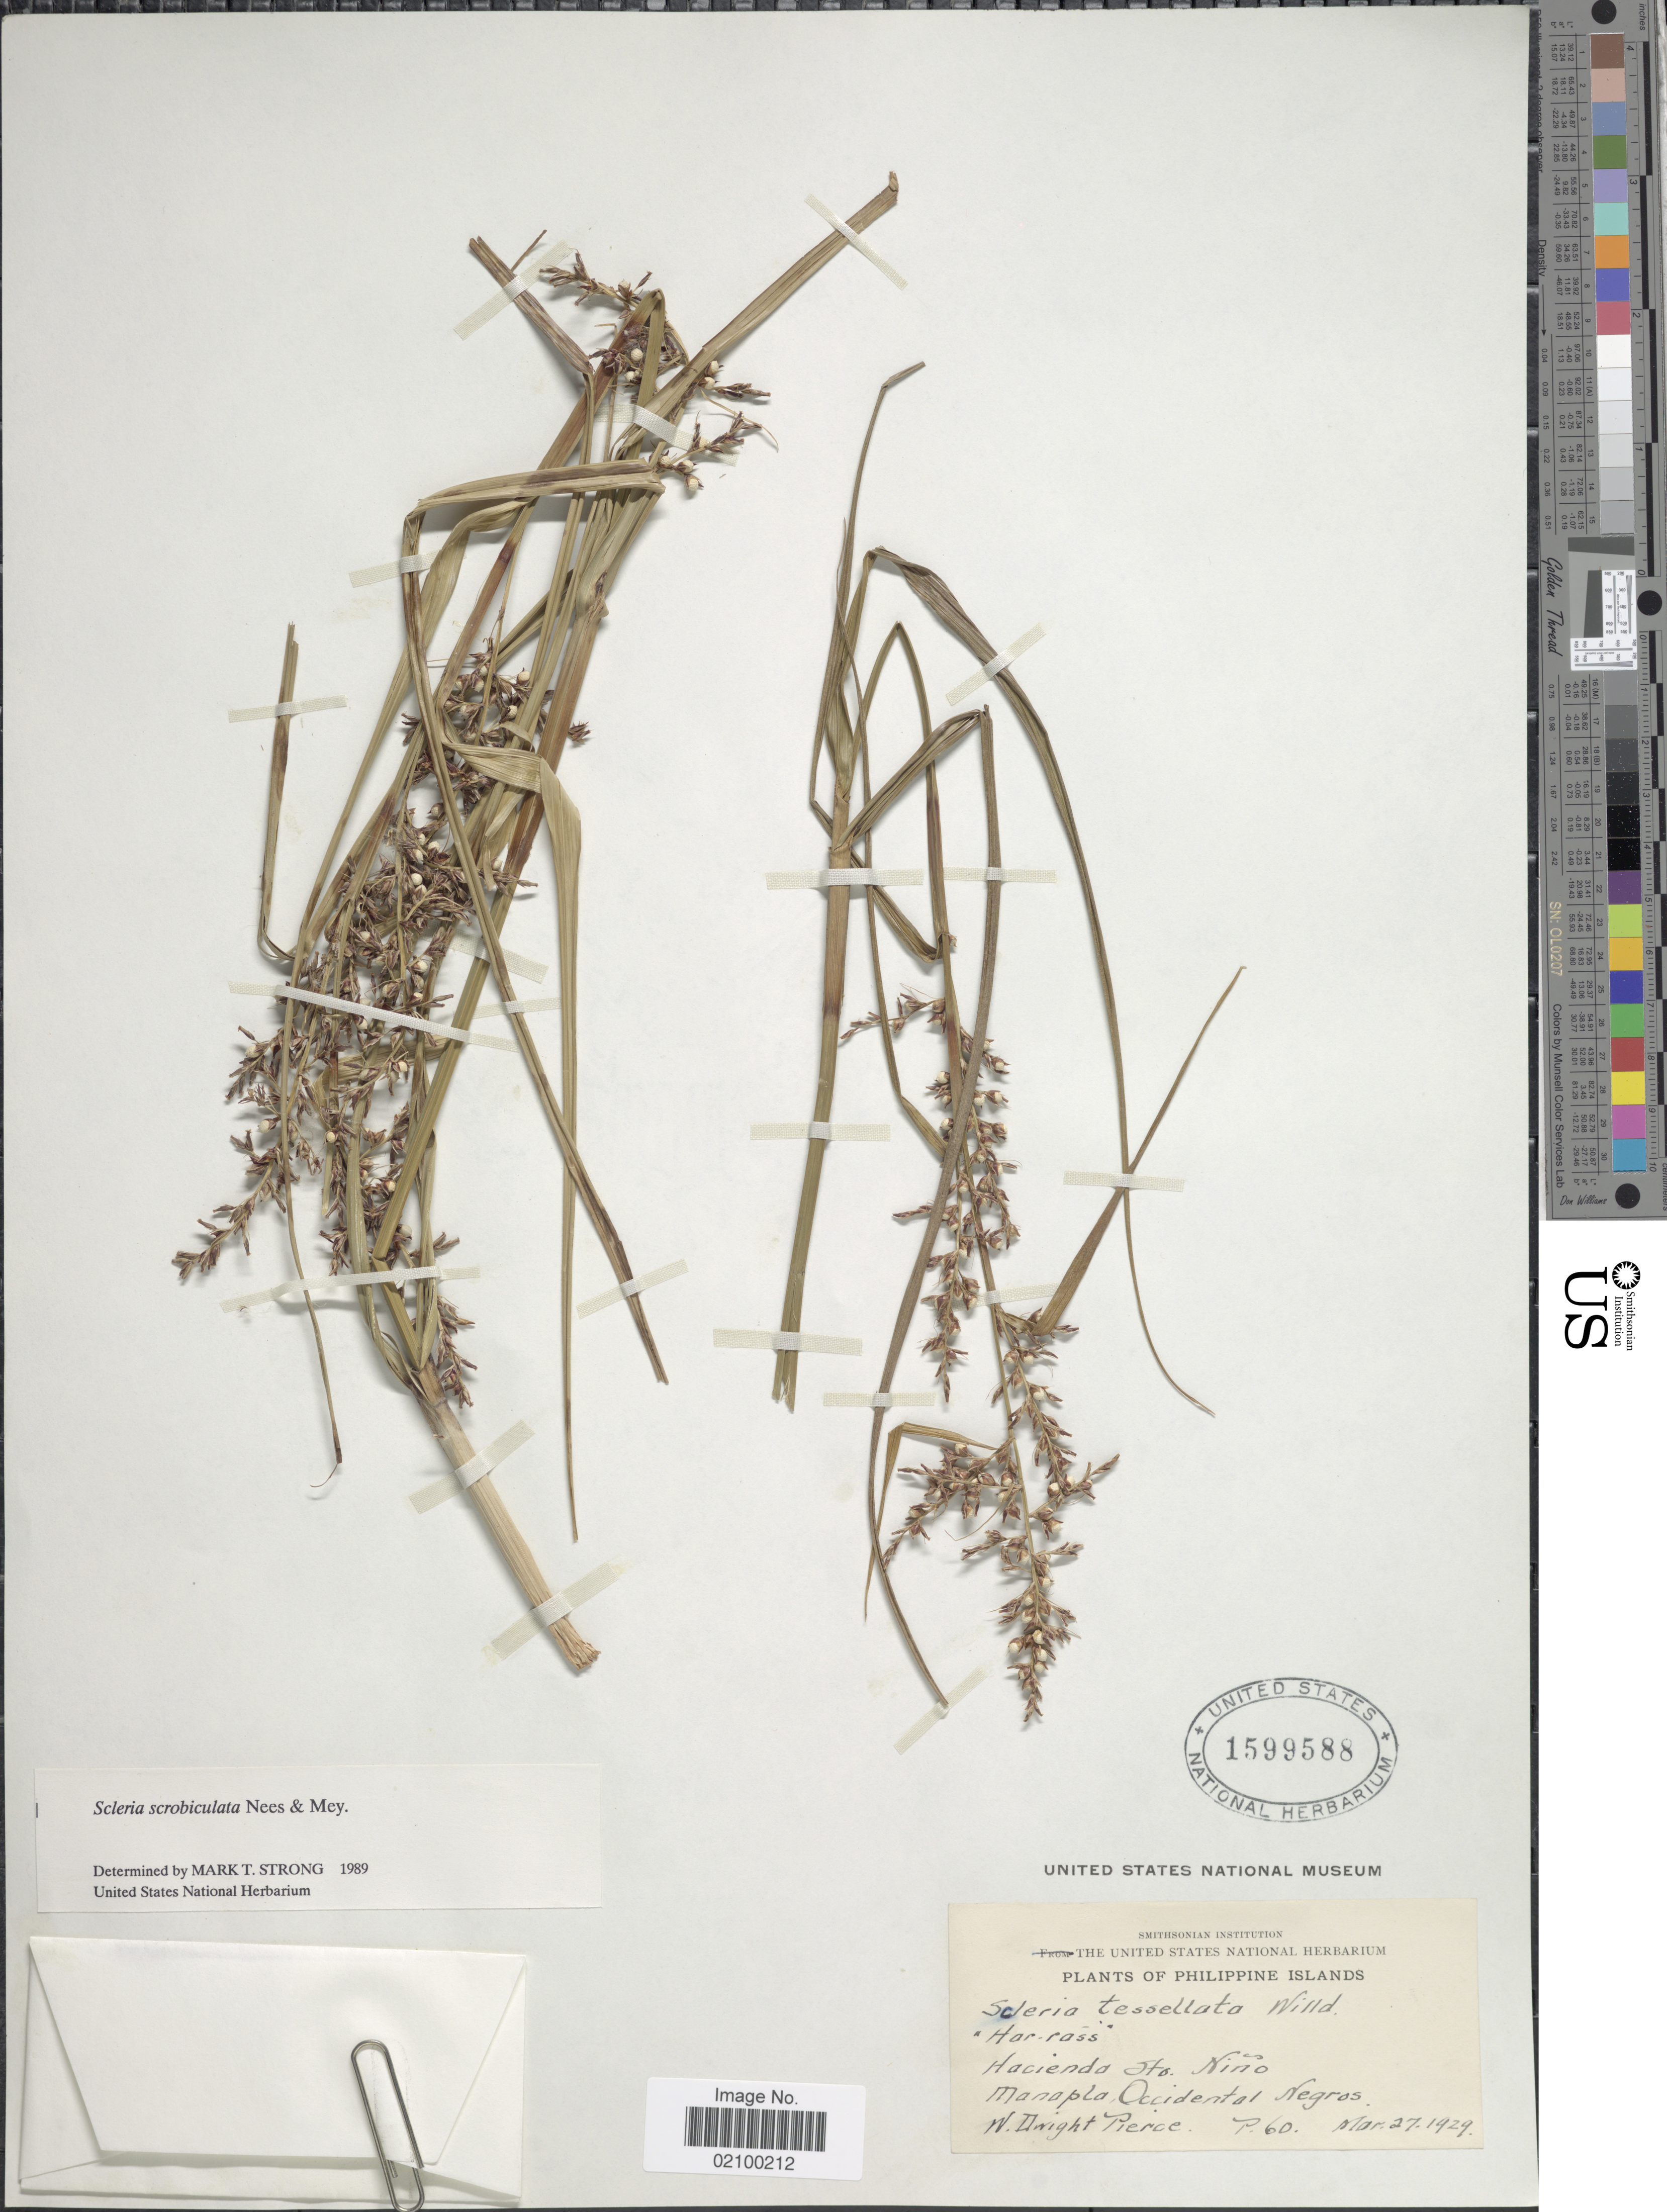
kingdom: Plantae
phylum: Tracheophyta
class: Liliopsida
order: Poales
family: Cyperaceae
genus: Scleria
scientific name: Scleria scrobiculata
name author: Nees & Meyen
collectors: W. Pierce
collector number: P60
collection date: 1929-03-27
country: Philippines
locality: Hacienda Sto. Nino, Manapla Occidental Negros.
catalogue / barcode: US 1599588